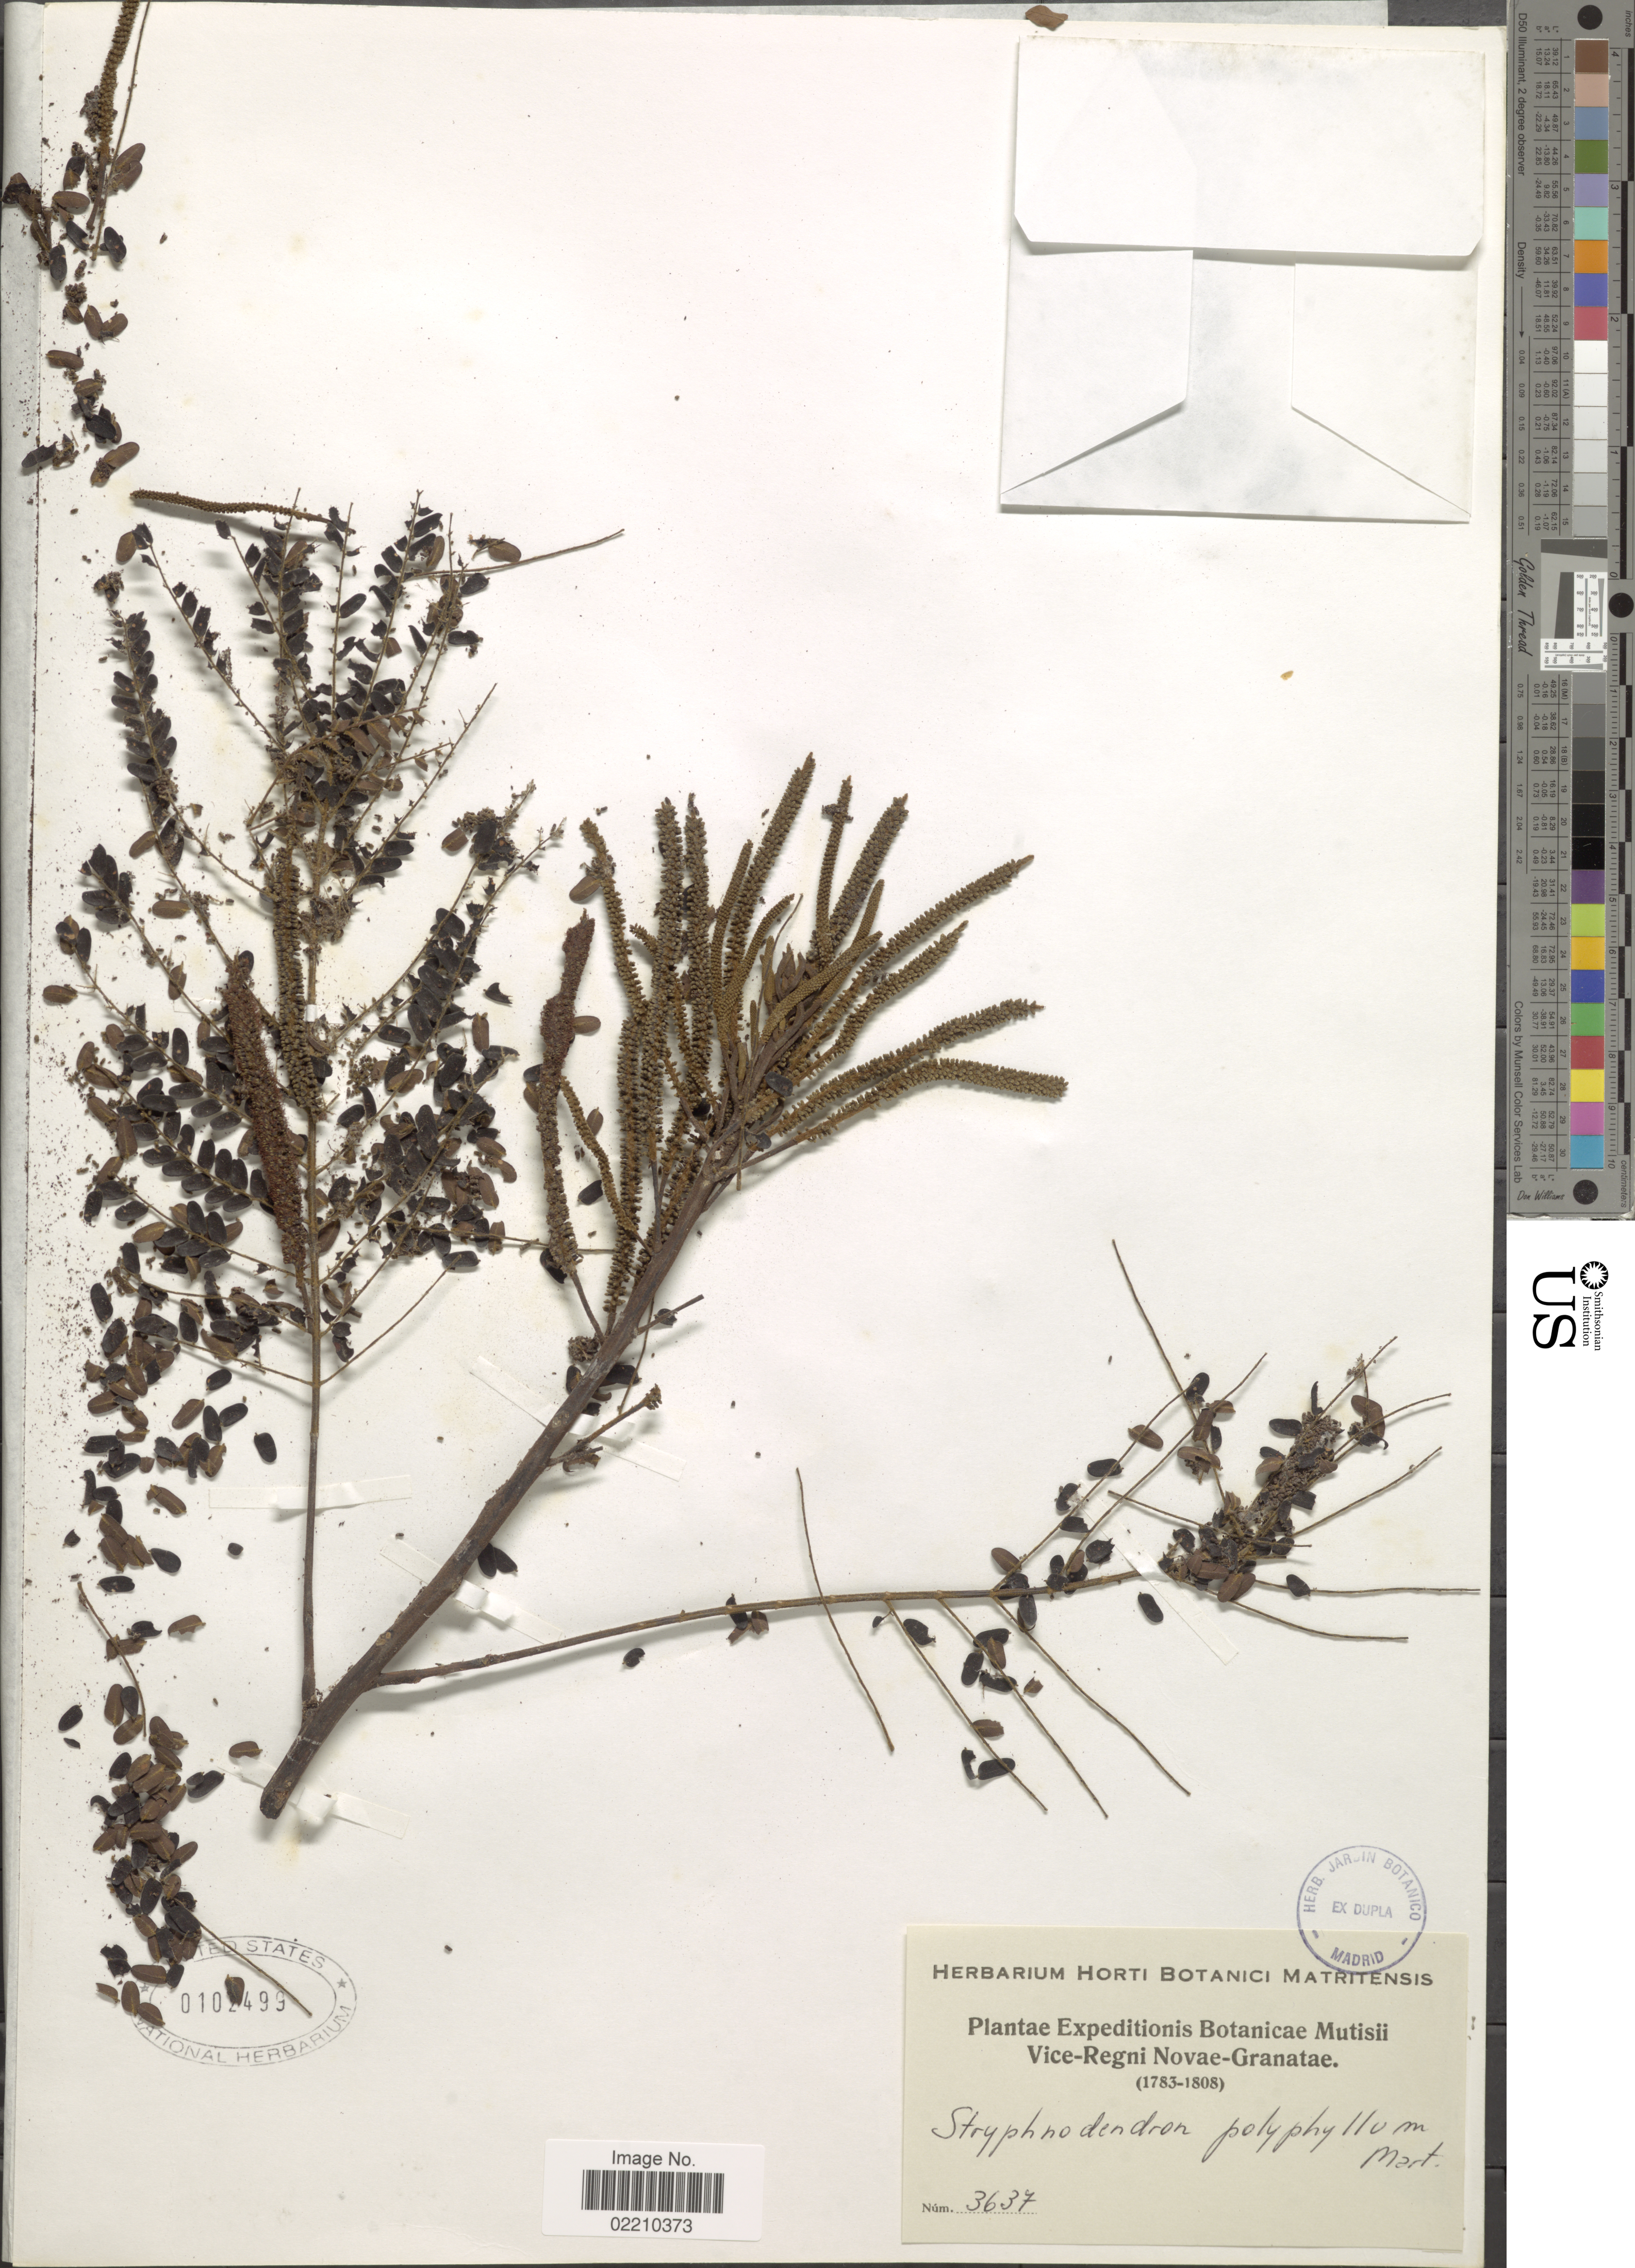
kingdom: Plantae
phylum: Tracheophyta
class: Magnoliopsida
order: Fabales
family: Fabaceae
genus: Stryphnodendron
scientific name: Stryphnodendron polyphyllum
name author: Mart.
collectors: J. C. B. Mutis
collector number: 3637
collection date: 1783/1808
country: Colombia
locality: Vice-Regni Novae-Granatae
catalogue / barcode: US 102499